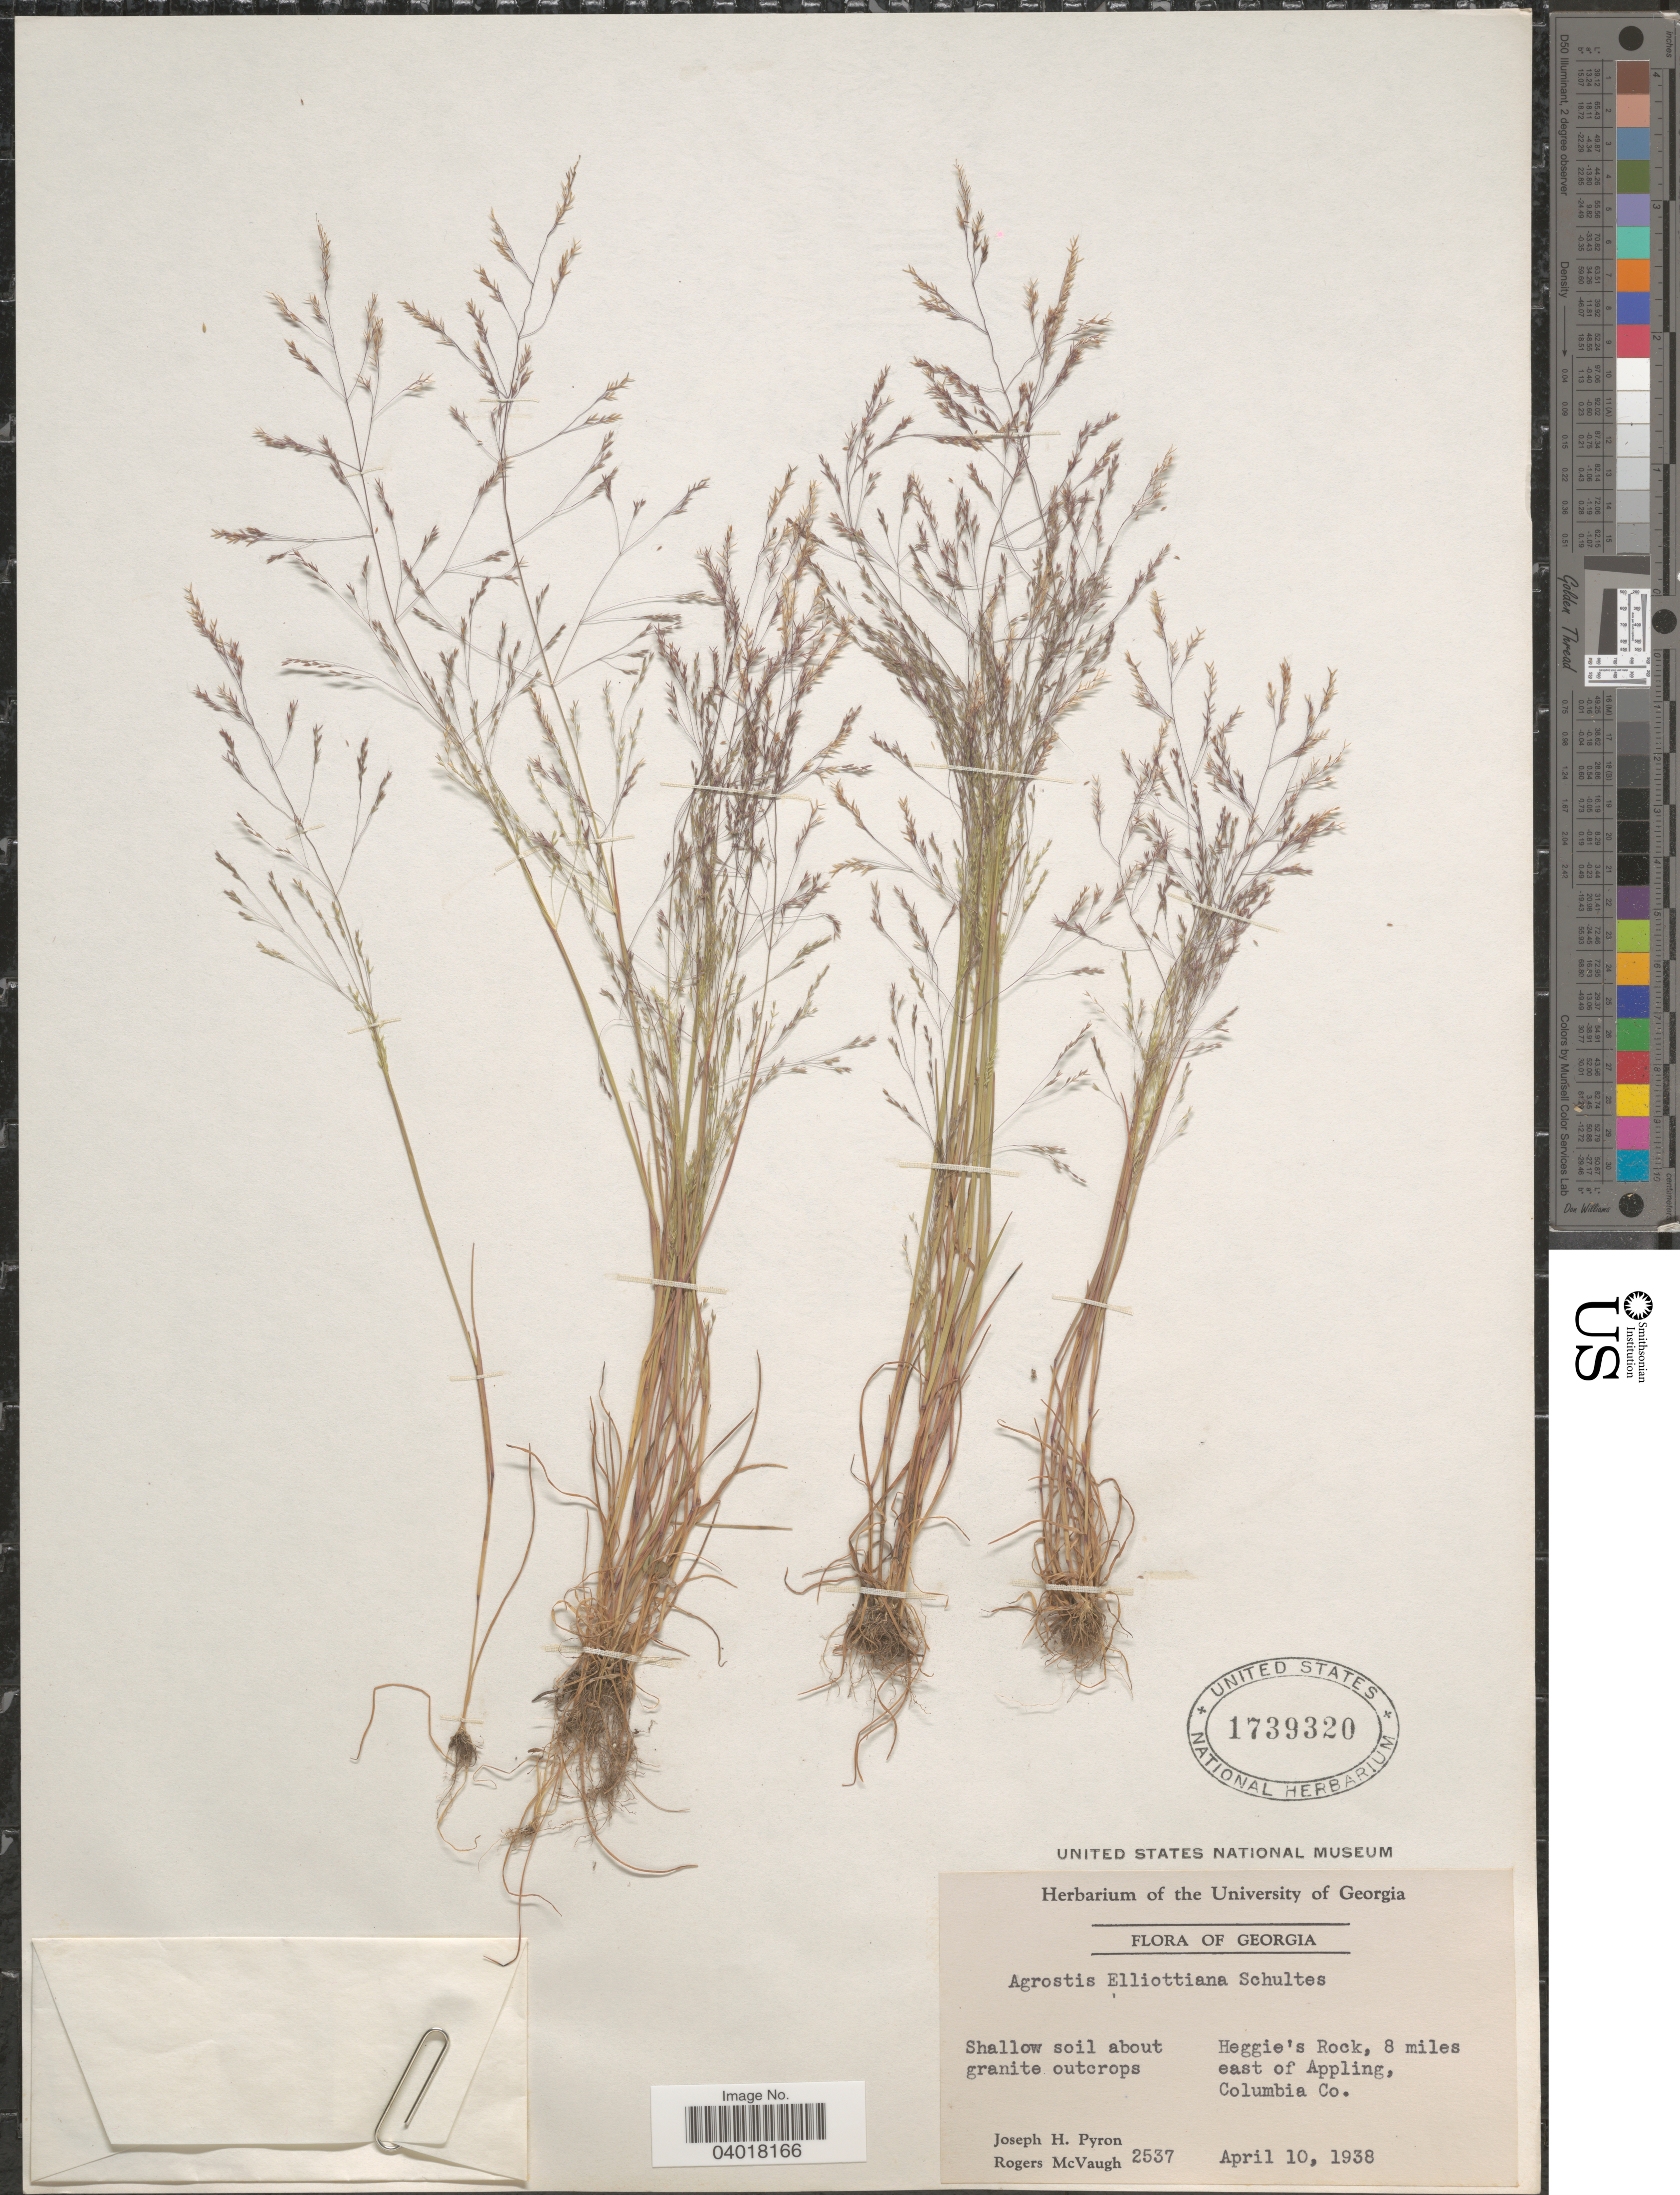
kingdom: Plantae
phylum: Tracheophyta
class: Liliopsida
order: Poales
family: Poaceae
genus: Agrostis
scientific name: Agrostis elliottiana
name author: Schult.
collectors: J. H. Pyron & R. McVaugh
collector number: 2537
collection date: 1938-04-10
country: United States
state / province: Georgia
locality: Heggie's Rock, 8 miles east of Appling, Columbia Co.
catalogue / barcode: US 1739320